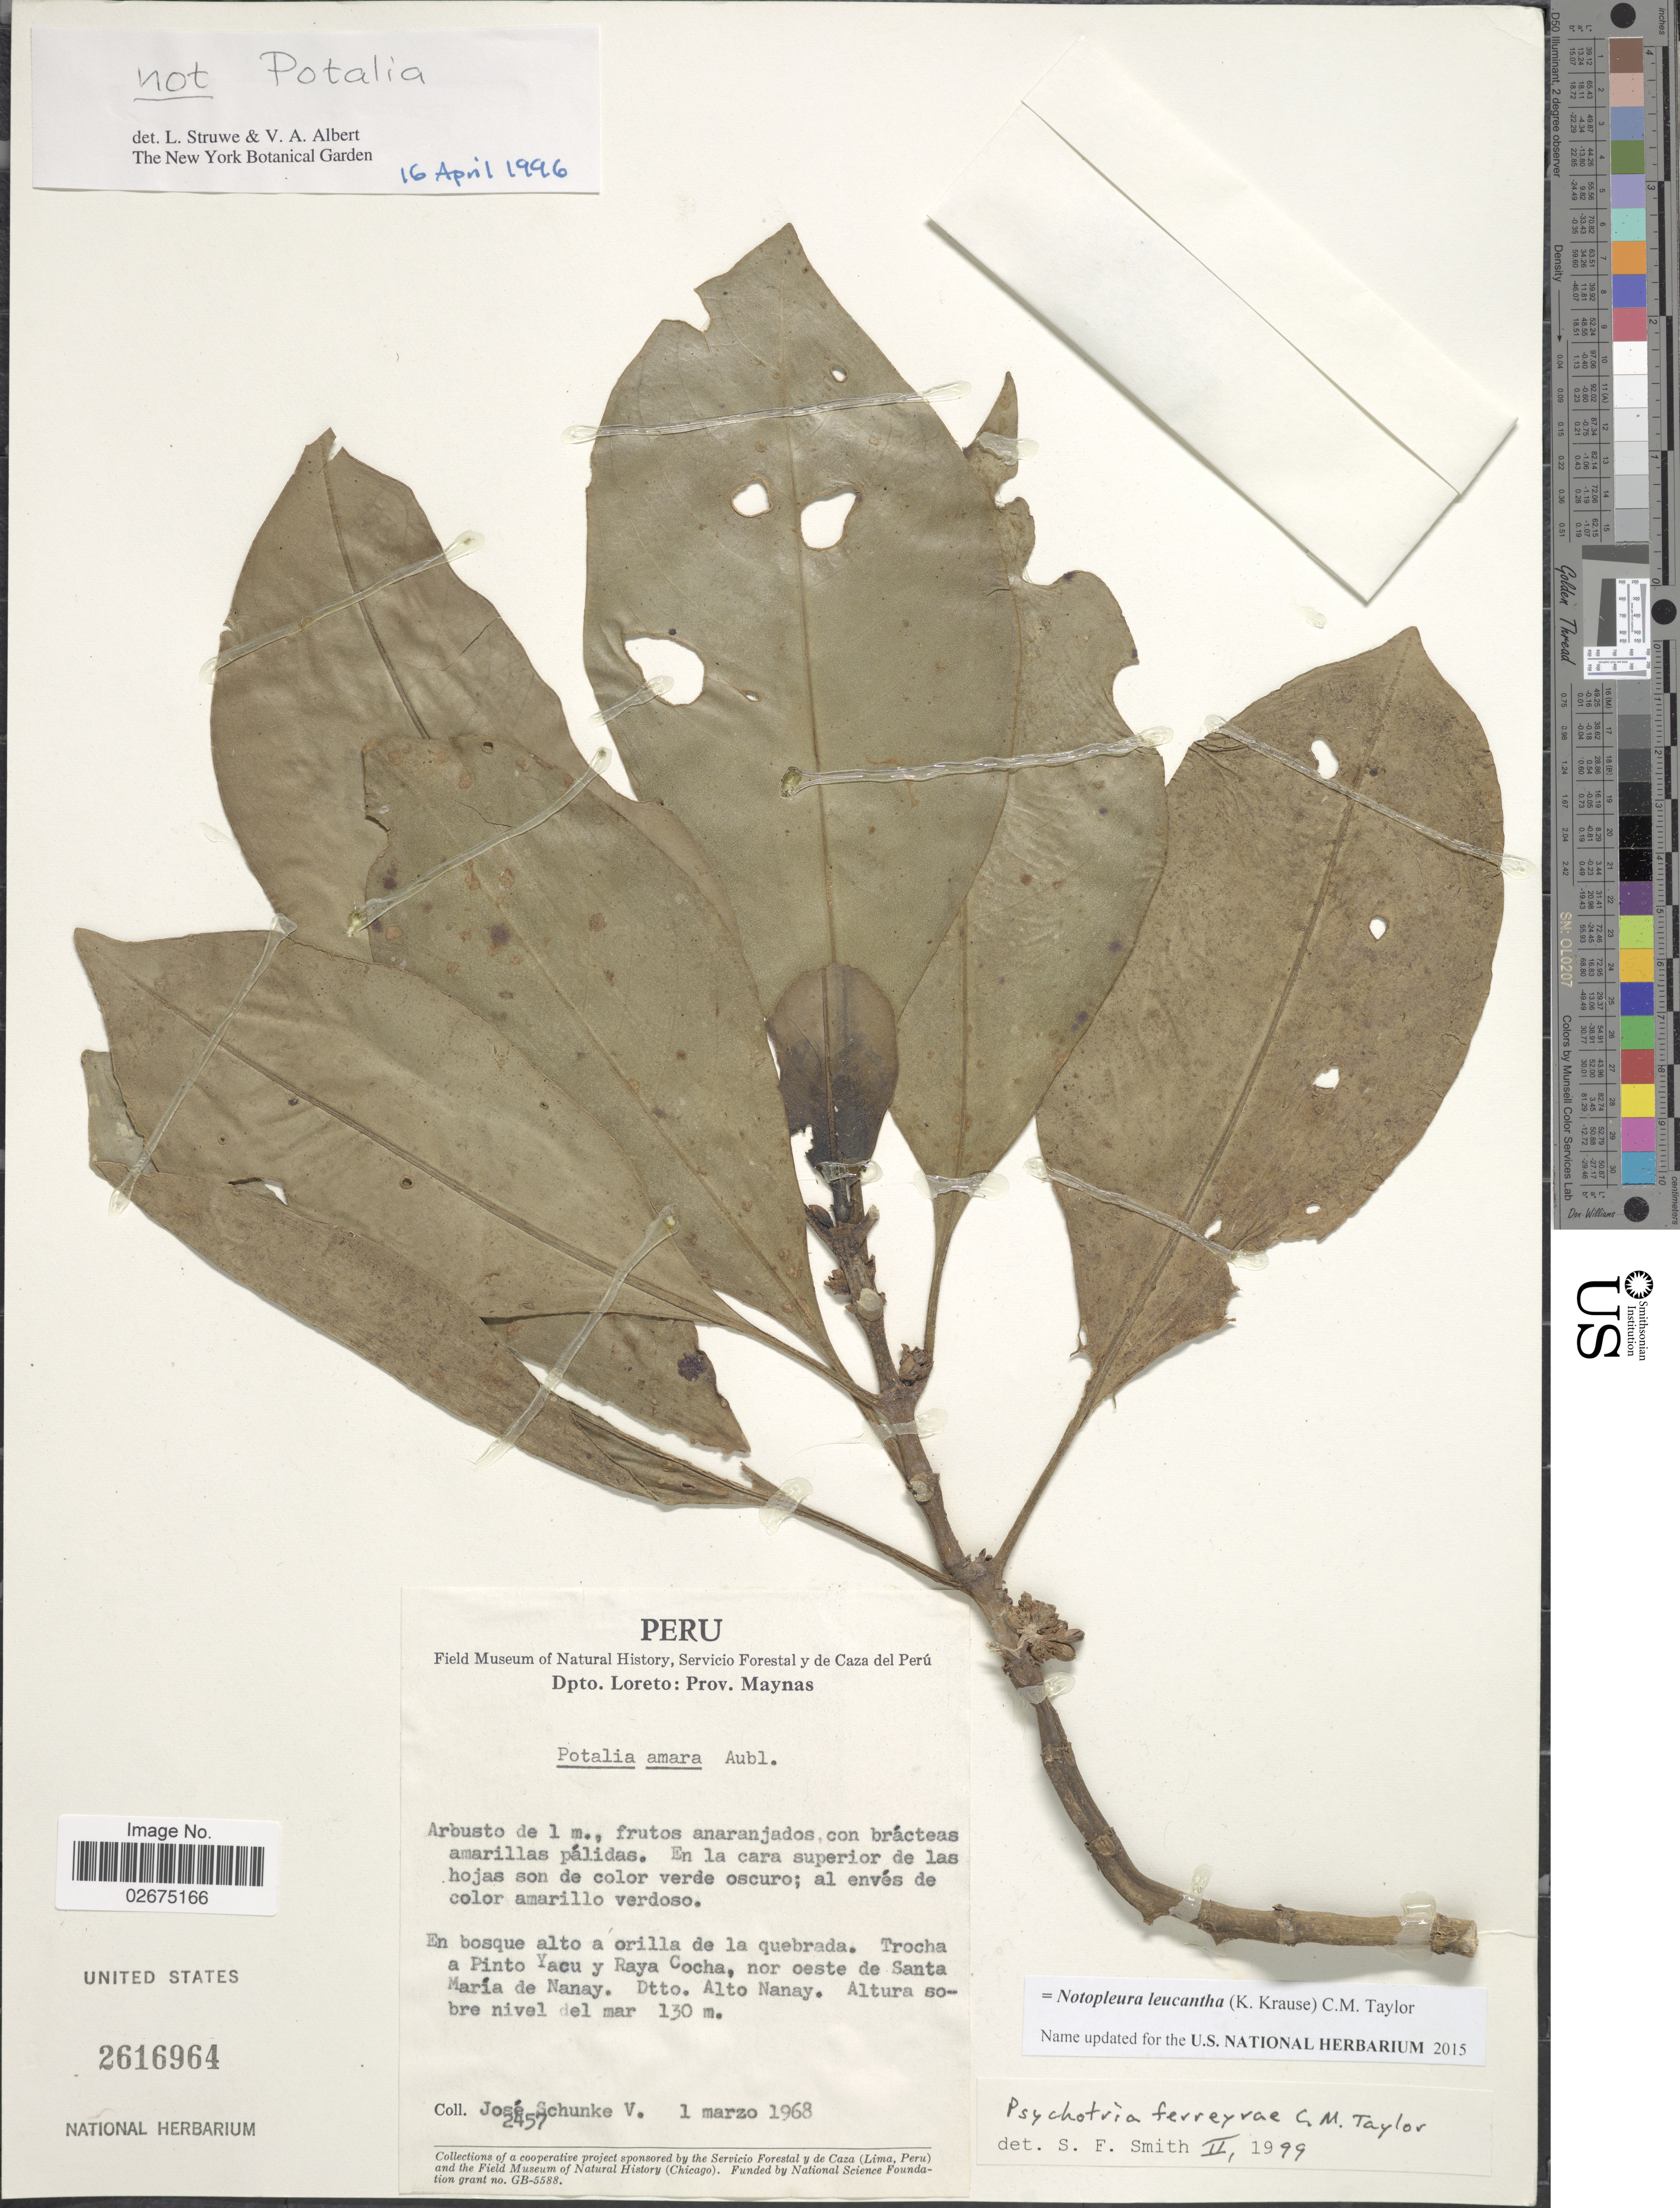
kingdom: Plantae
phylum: Tracheophyta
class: Magnoliopsida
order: Gentianales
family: Rubiaceae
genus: Notopleura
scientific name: Notopleura leucantha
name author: (K. Krause) C.M. Taylor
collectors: J. Schunke Vigo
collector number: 2457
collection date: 1968-03-01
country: Peru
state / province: Loreto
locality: Prov. Maynas. Trocha a Pinto Yacu y Raya Cocha, nor oeste de Santa Maria de Nanay. Dtto. Alto Nanay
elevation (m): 130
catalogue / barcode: US 2616964